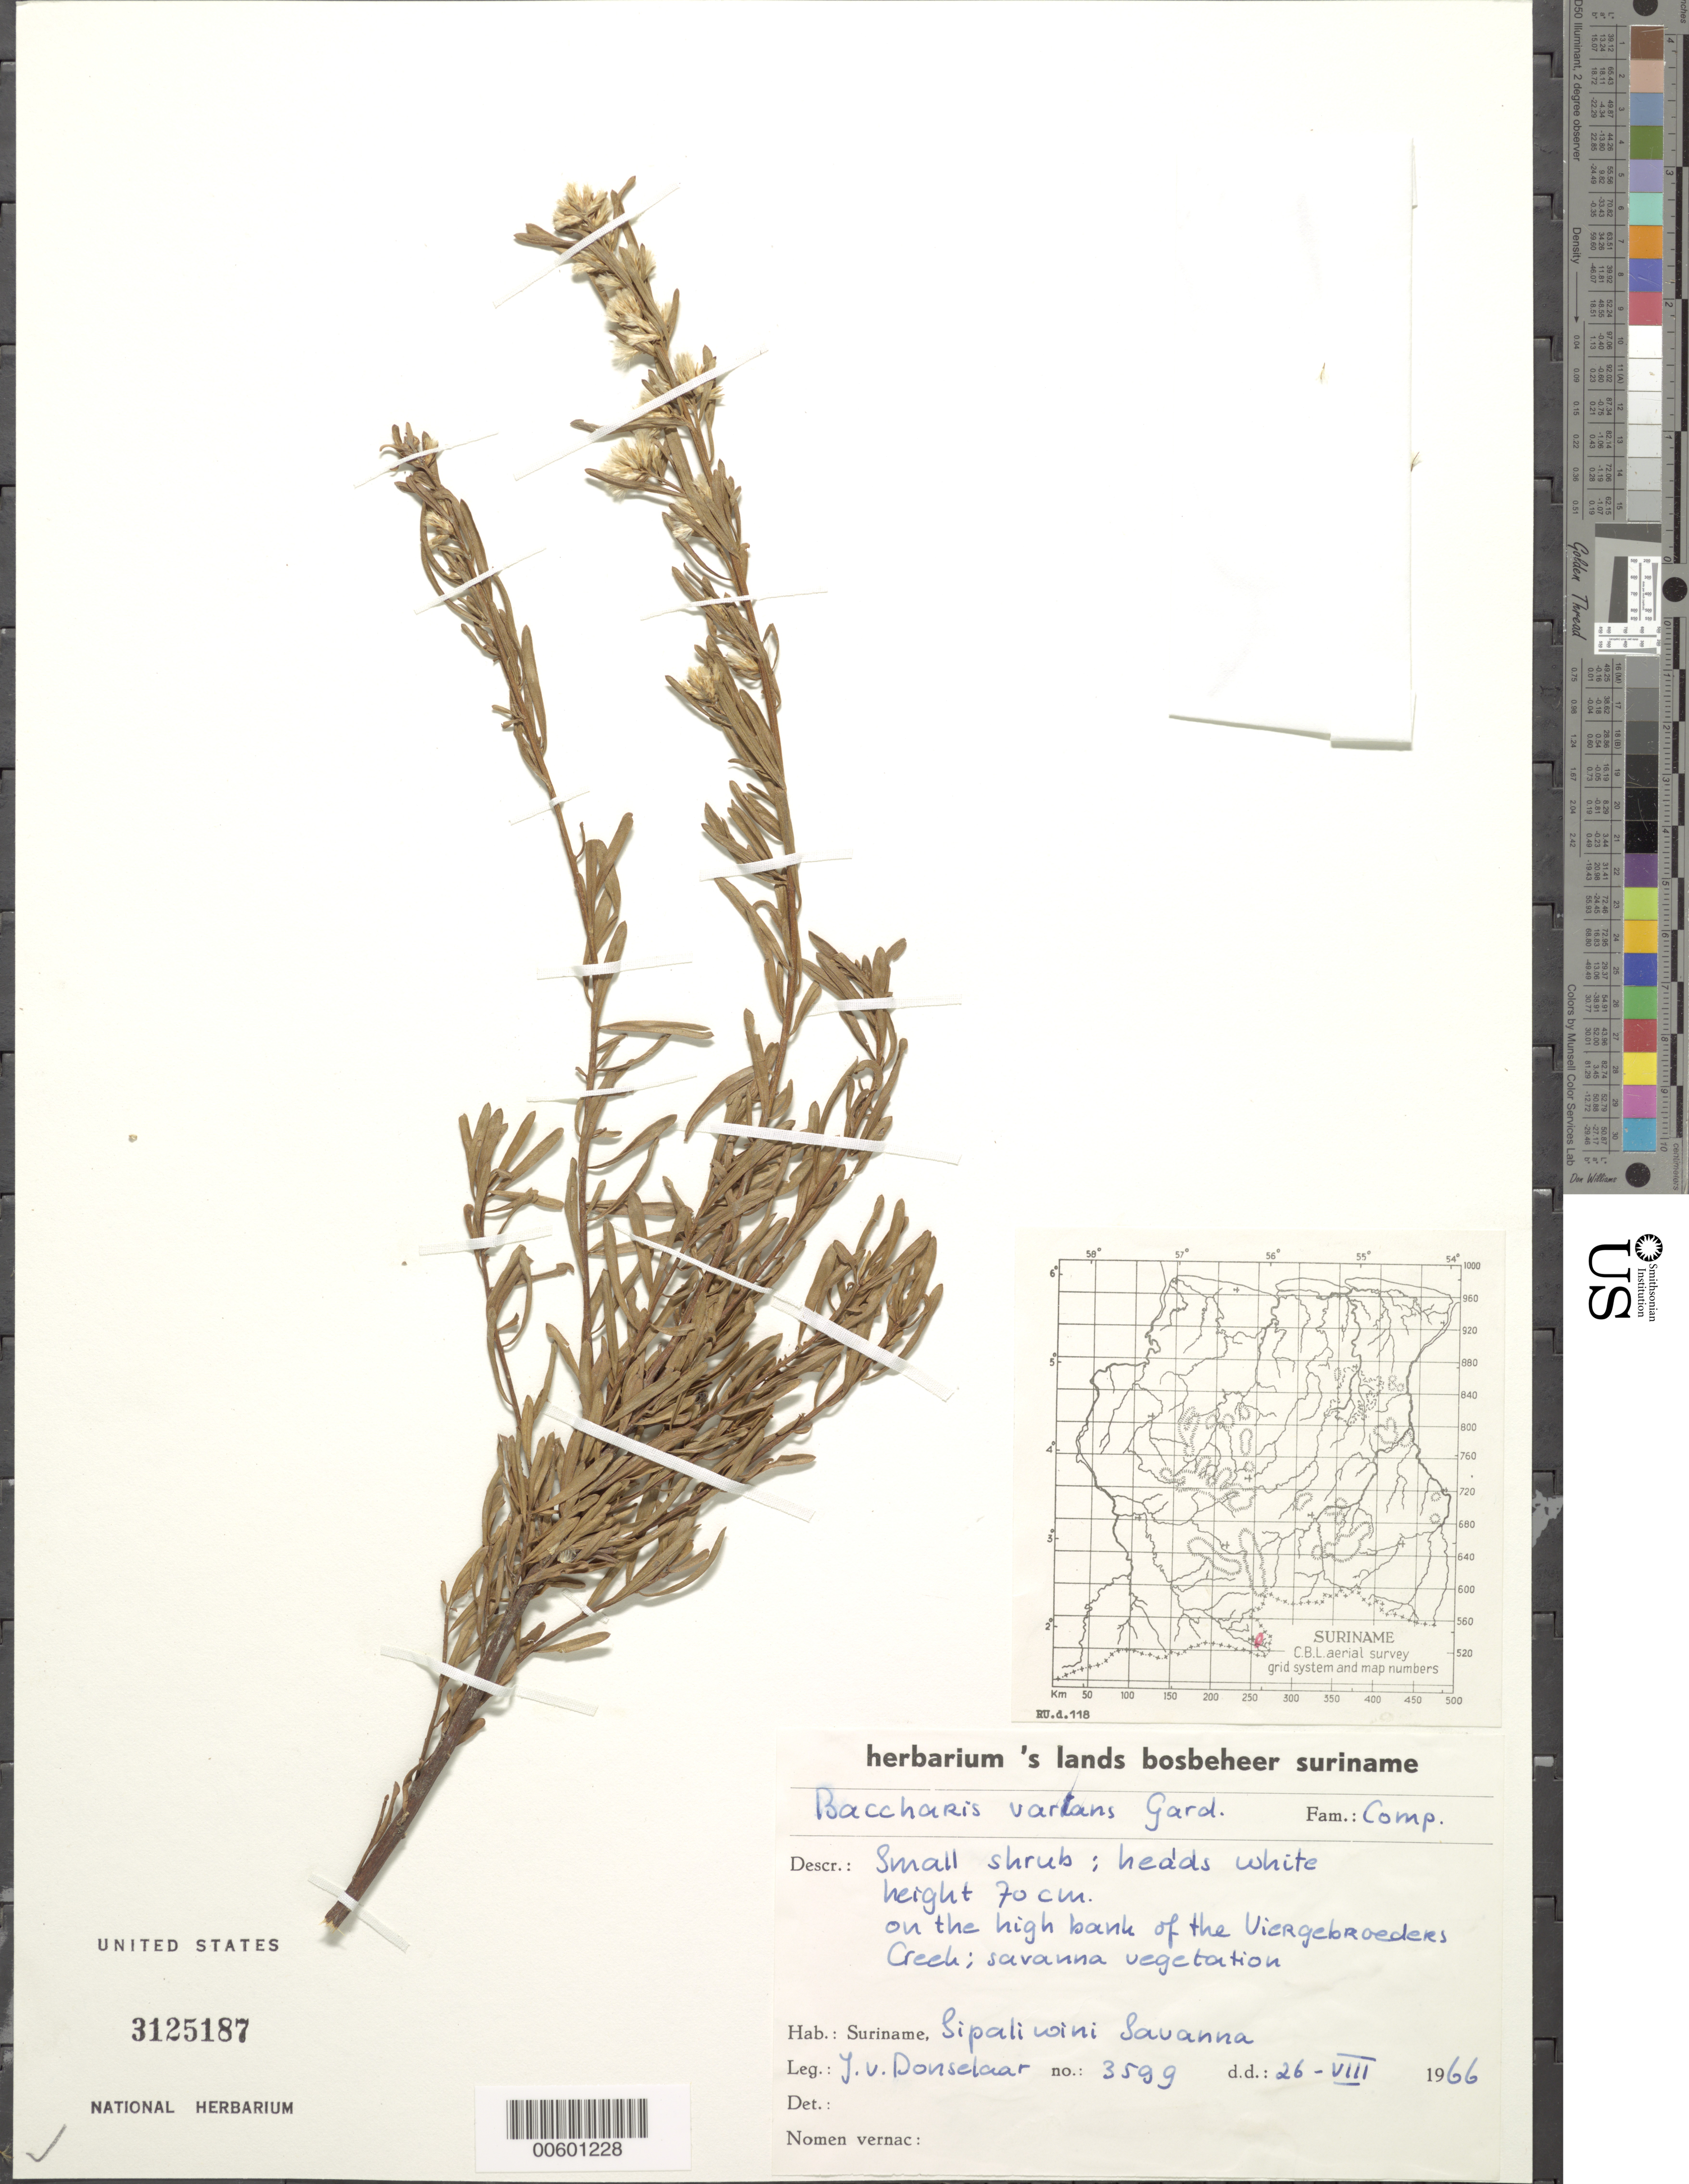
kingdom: Plantae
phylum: Tracheophyta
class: Magnoliopsida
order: Asterales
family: Asteraceae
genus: Baccharis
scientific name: Baccharis varians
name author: Gardner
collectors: J. Donselaar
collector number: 3599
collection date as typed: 26-Aug-66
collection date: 1966-08-26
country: Suriname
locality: Sipaliwini Savanna, Viergebroeders Creek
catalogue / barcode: US 3125187